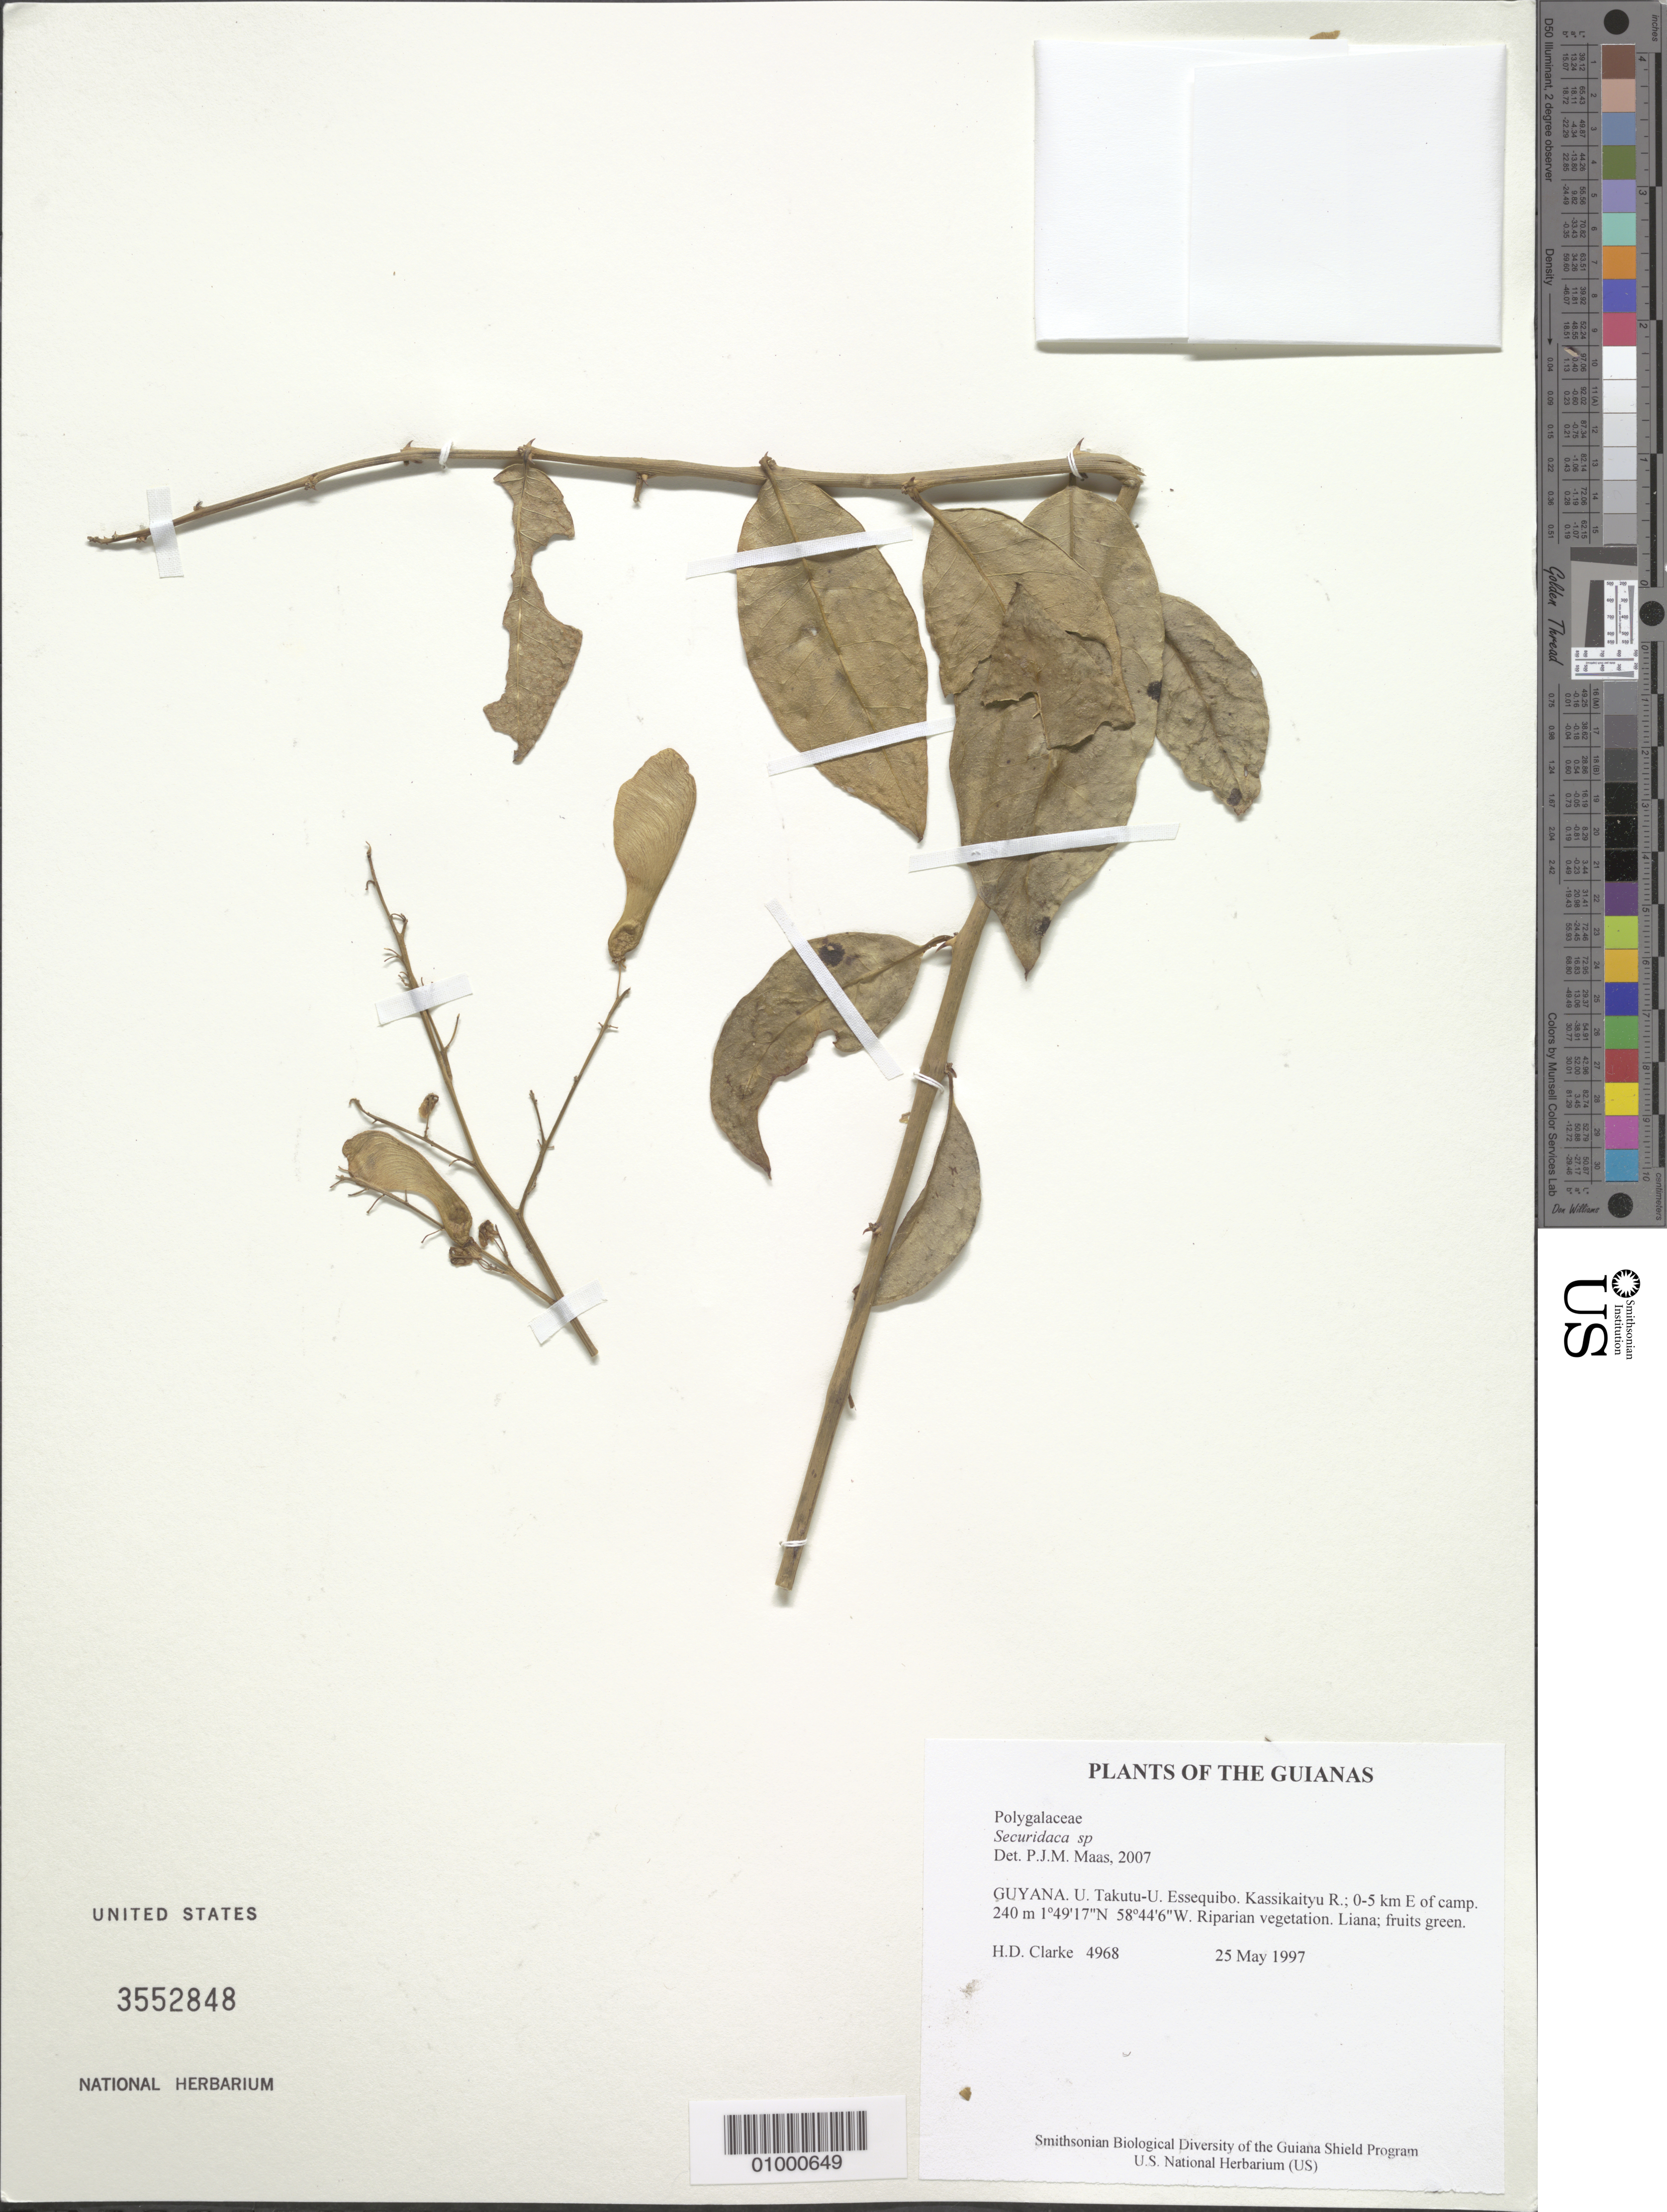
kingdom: Plantae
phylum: Tracheophyta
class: Magnoliopsida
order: Fabales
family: Polygalaceae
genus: Securidaca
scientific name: Securidaca sp.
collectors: H. D. Clarke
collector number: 4968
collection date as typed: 25 May 1997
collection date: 1997-05-25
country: Guyana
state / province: U. Takutu-U. Essequibo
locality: Kassikaityu R.; 0-5 km E of camp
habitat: Riparian vegetation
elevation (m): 240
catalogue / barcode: US 3552848